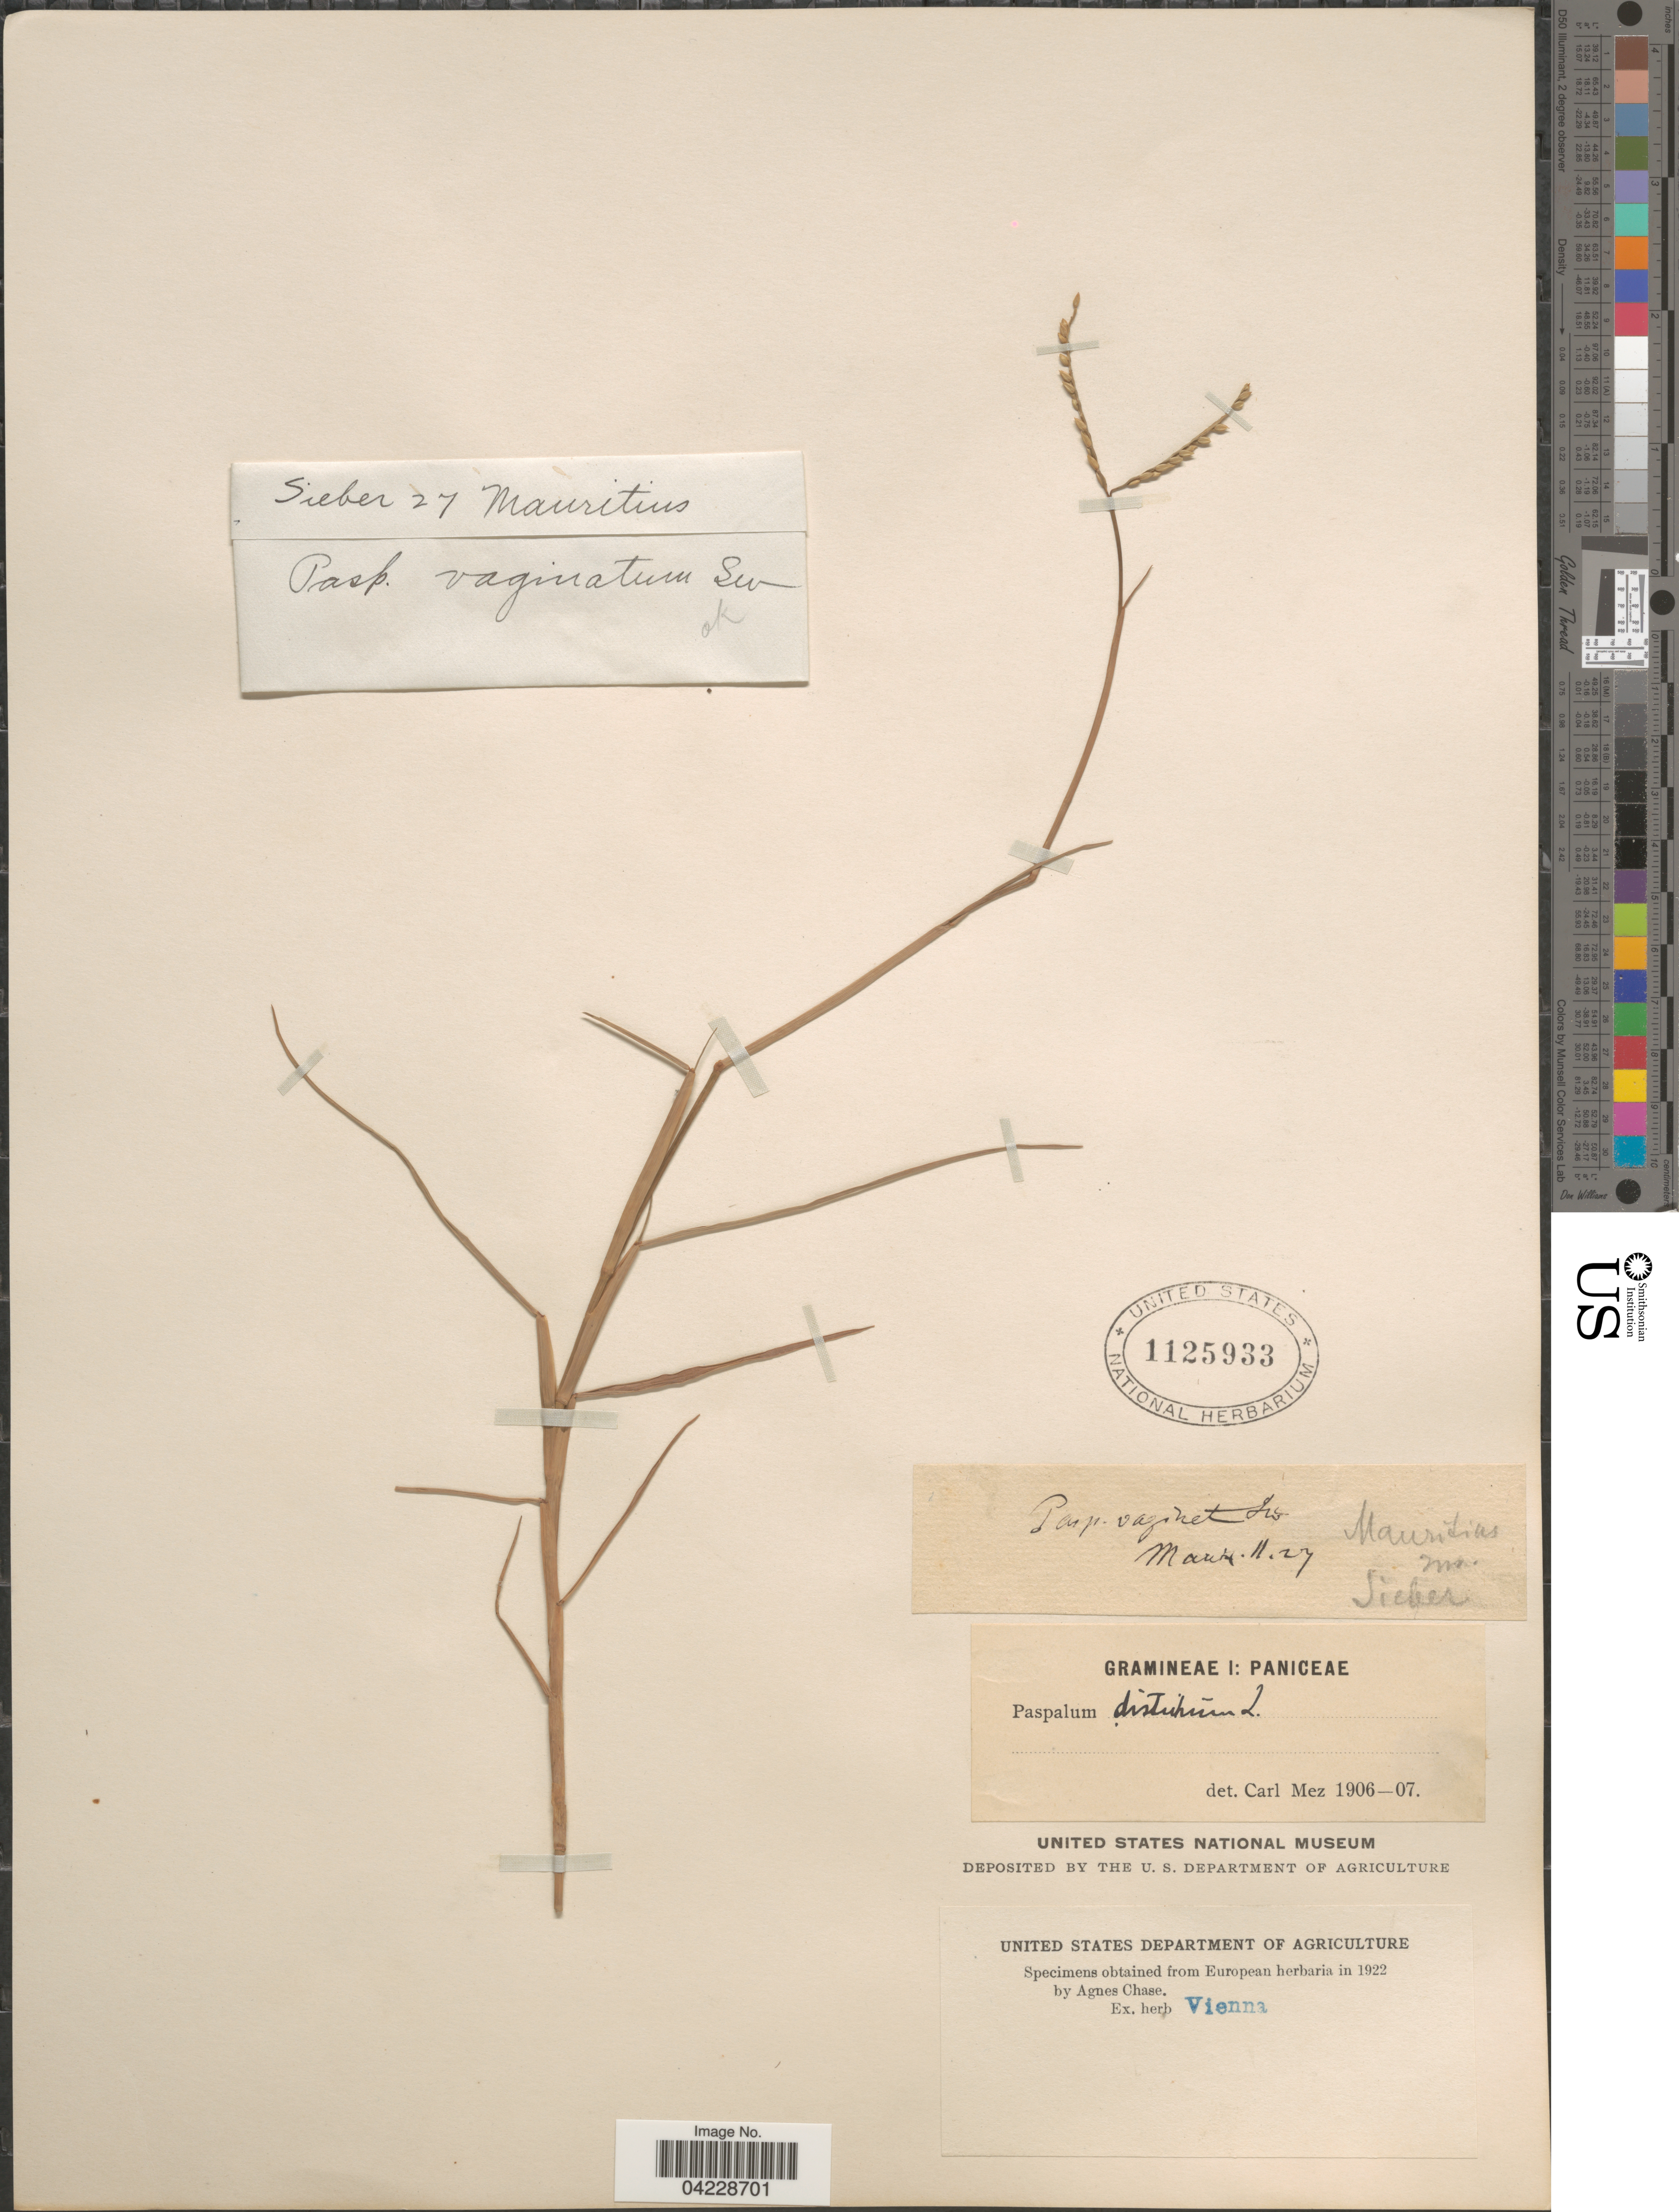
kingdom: Plantae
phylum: Tracheophyta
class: Liliopsida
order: Poales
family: Poaceae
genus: Paspalum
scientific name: Paspalum vaginatum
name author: Sw.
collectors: -- Sieber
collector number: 27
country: Mauritius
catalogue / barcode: US 1125933